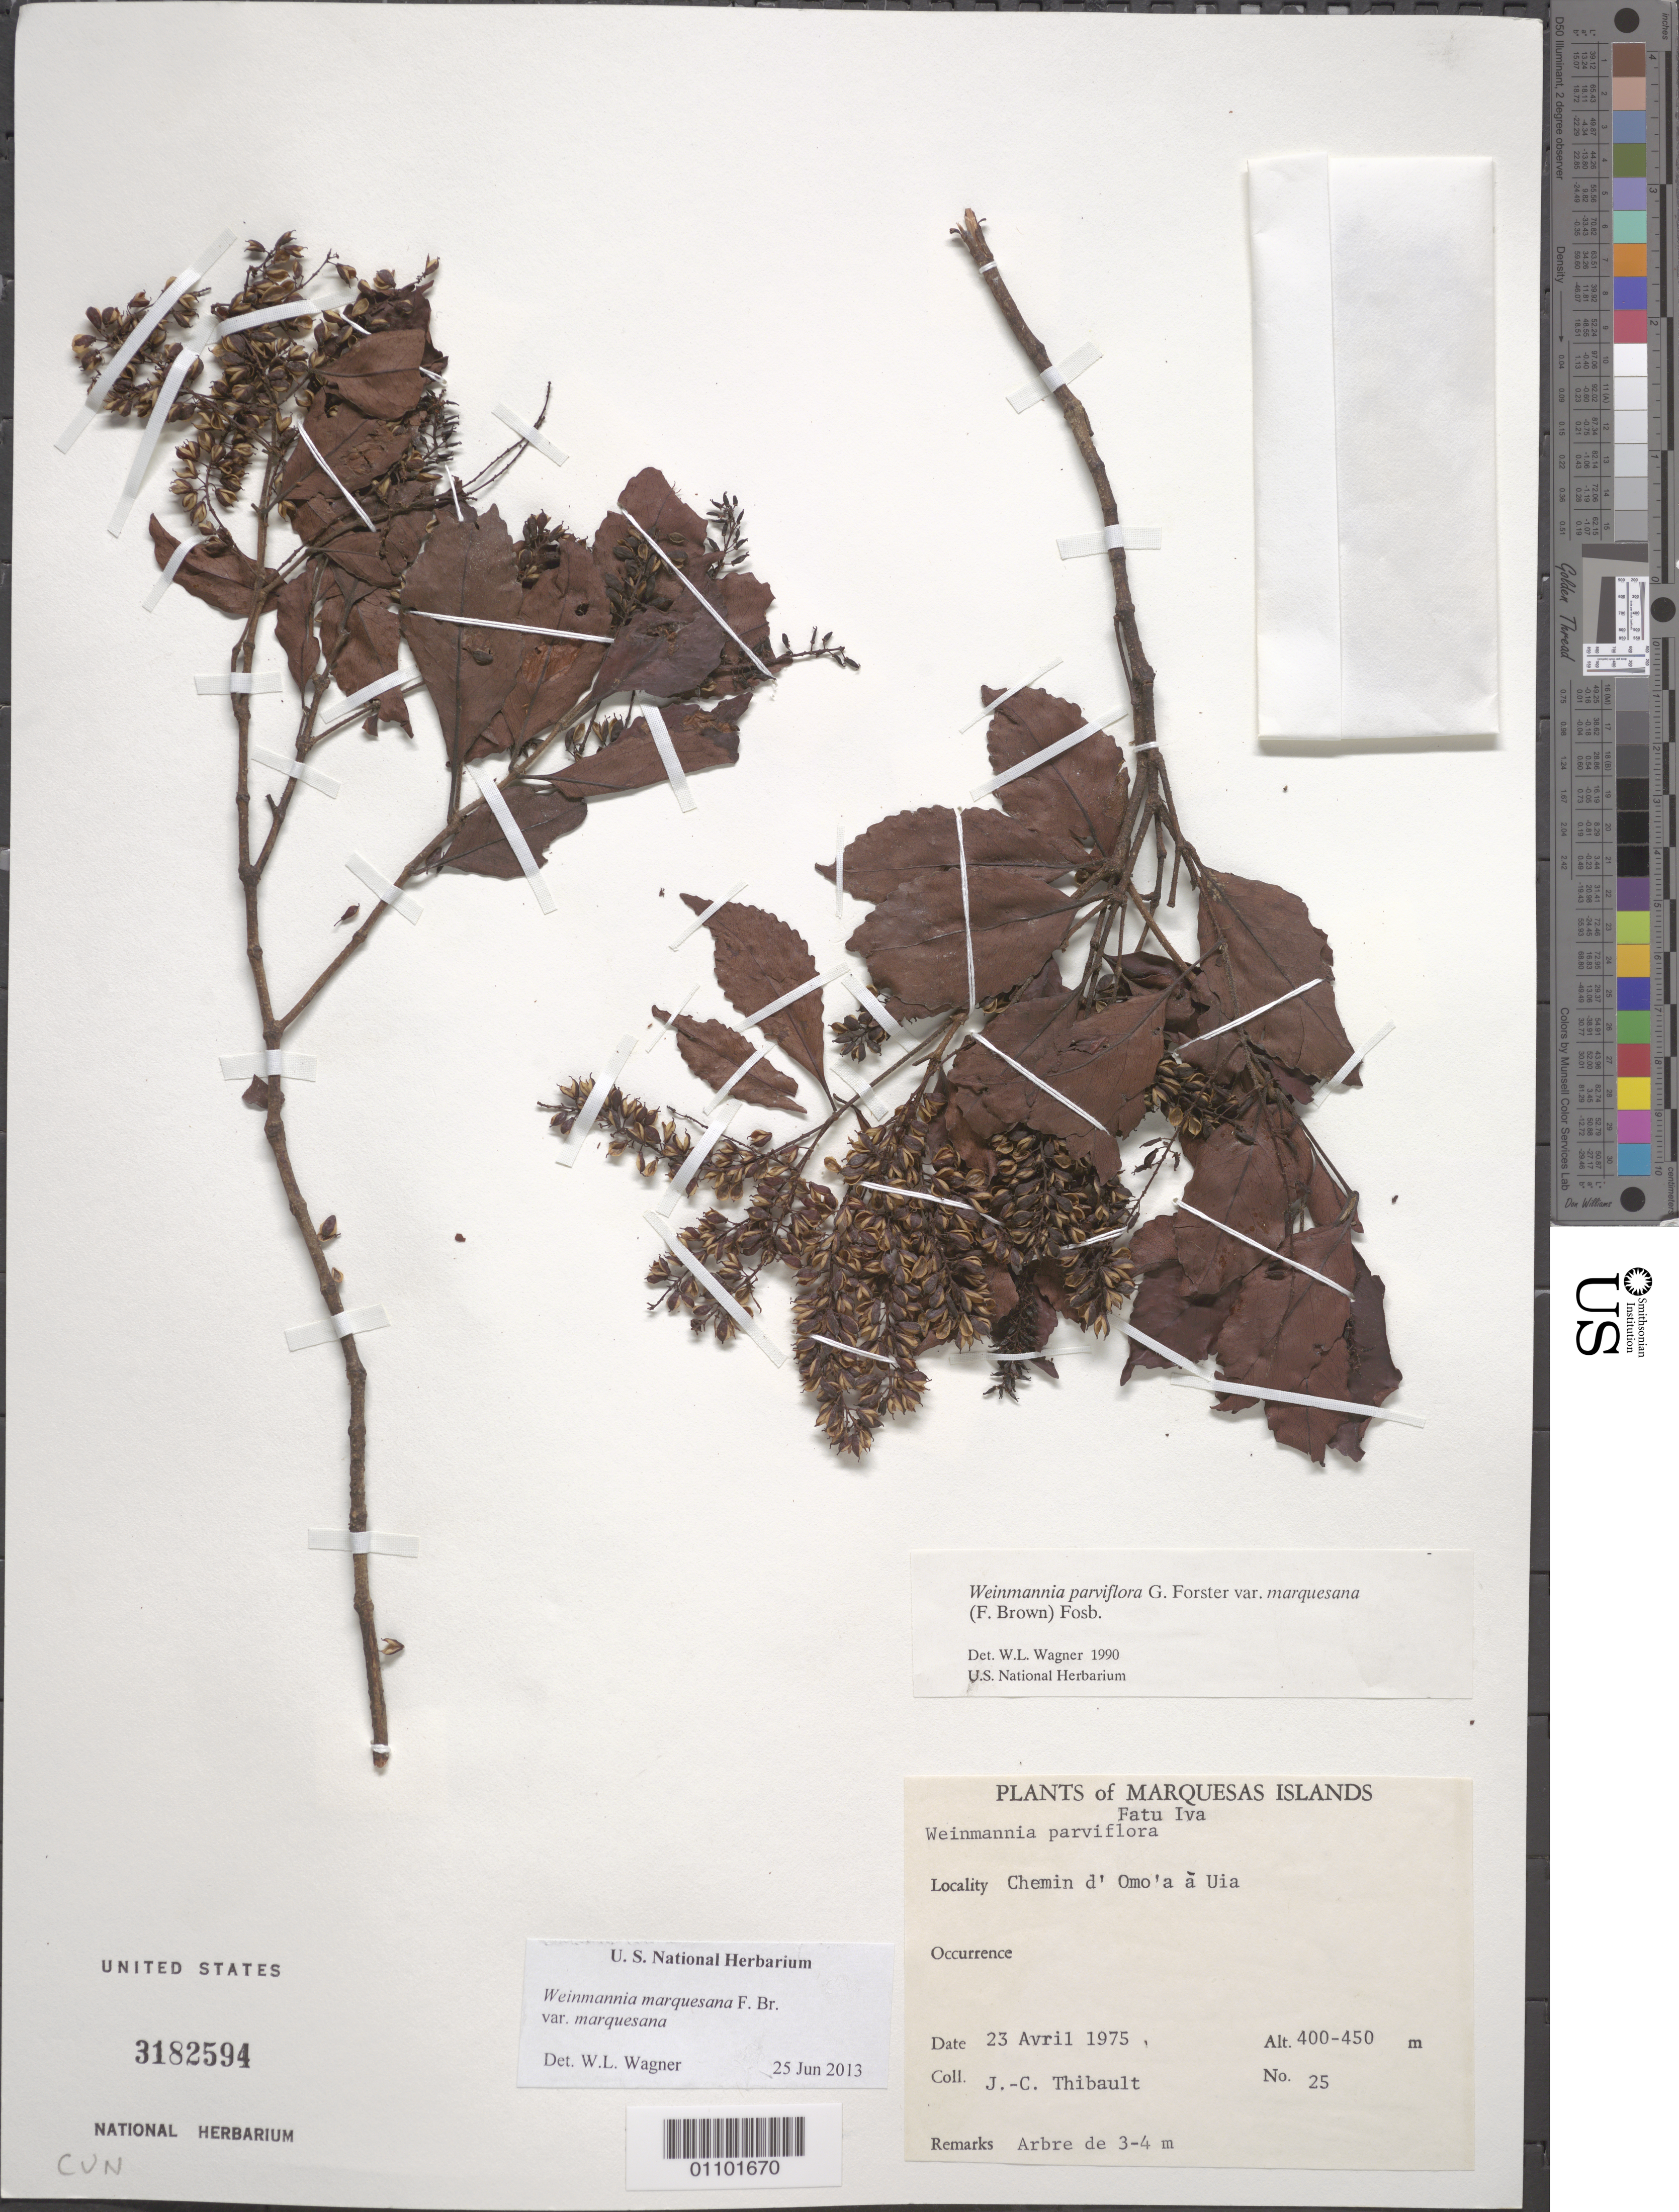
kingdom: Plantae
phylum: Tracheophyta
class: Magnoliopsida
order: Oxalidales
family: Cunoniaceae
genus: Pterophylla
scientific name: Pterophylla marquesana var. marquesana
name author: (F. Br.) Pillon & H.C. Hopkins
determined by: Wagner, W. L., (BOT), Smithsonian Institution - National Museum of Natural History (UNITED STATES)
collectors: J. Thibault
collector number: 25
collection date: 1975-04-23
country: French Polynesia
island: Fatu Hiva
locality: Chemin d'Omo'a à Ui'a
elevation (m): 400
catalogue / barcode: US 3182594